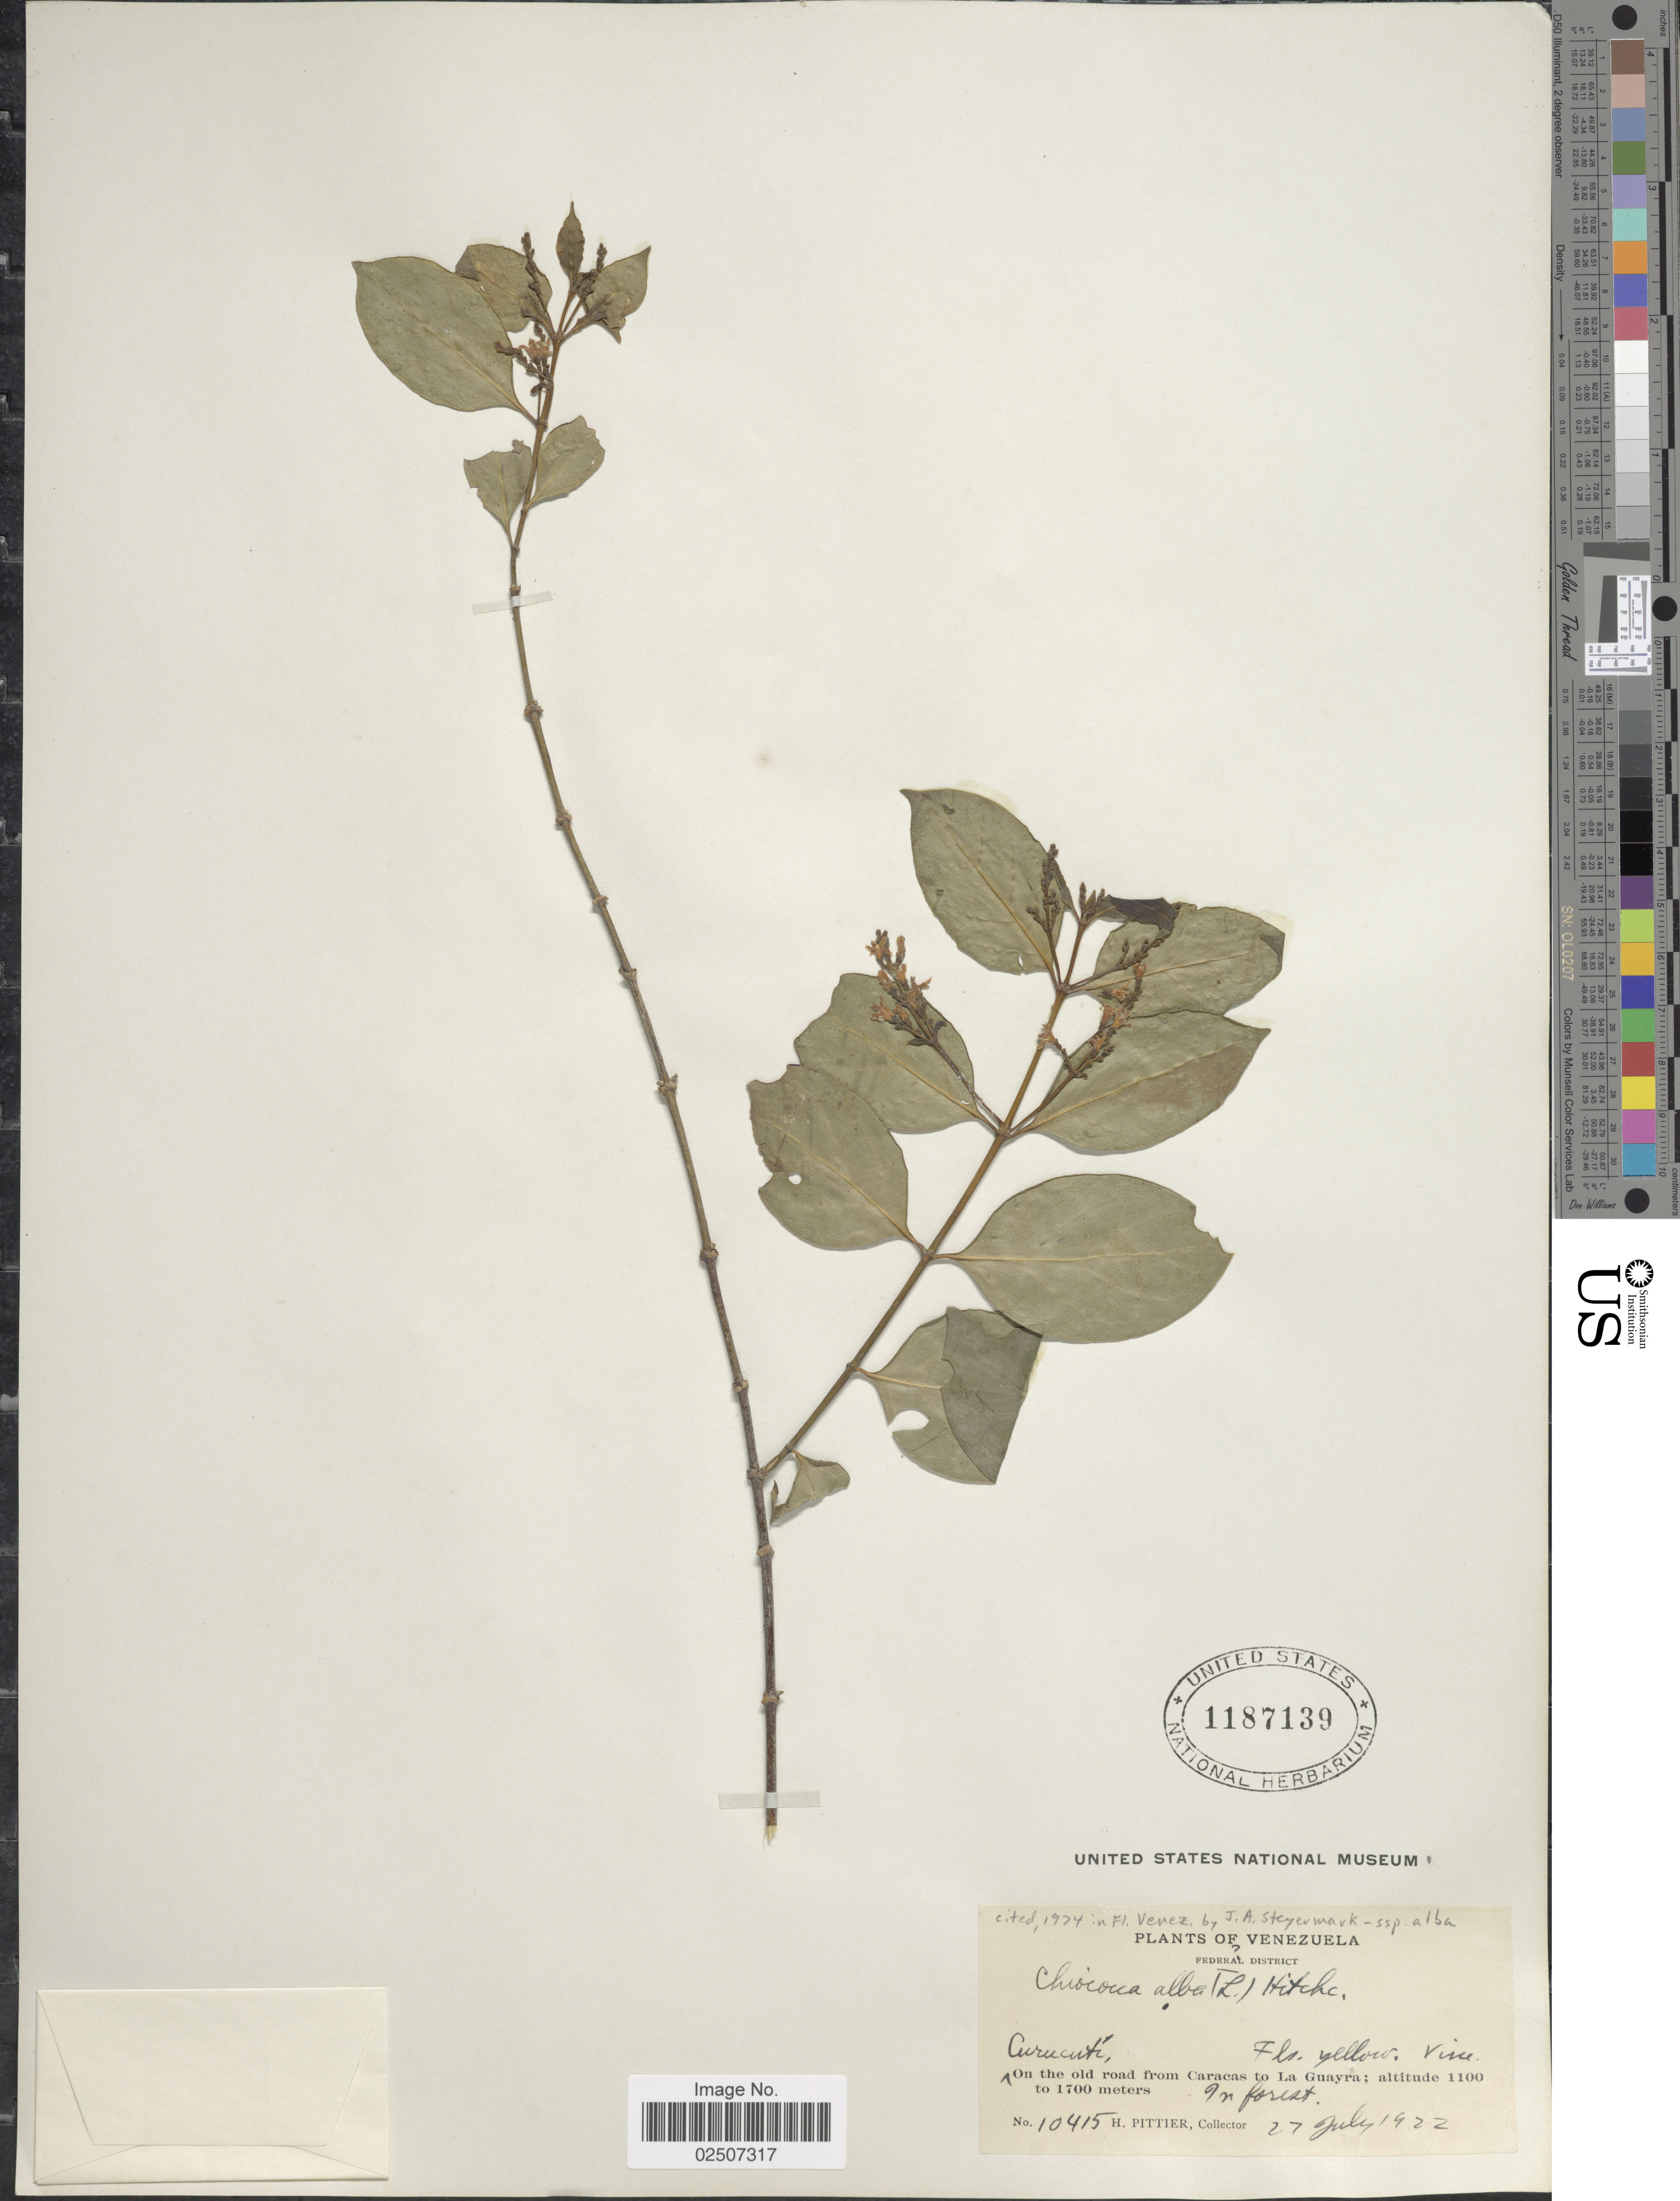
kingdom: Plantae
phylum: Tracheophyta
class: Magnoliopsida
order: Gentianales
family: Rubiaceae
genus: Chiococca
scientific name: Chiococca alba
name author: (L.) Hitchc.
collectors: H. F. Pittier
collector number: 10415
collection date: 1922-07-27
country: Venezuela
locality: Federal District. Curucuti, On the old road from Caracas to La Guayra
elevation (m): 1100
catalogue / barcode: US 1187139